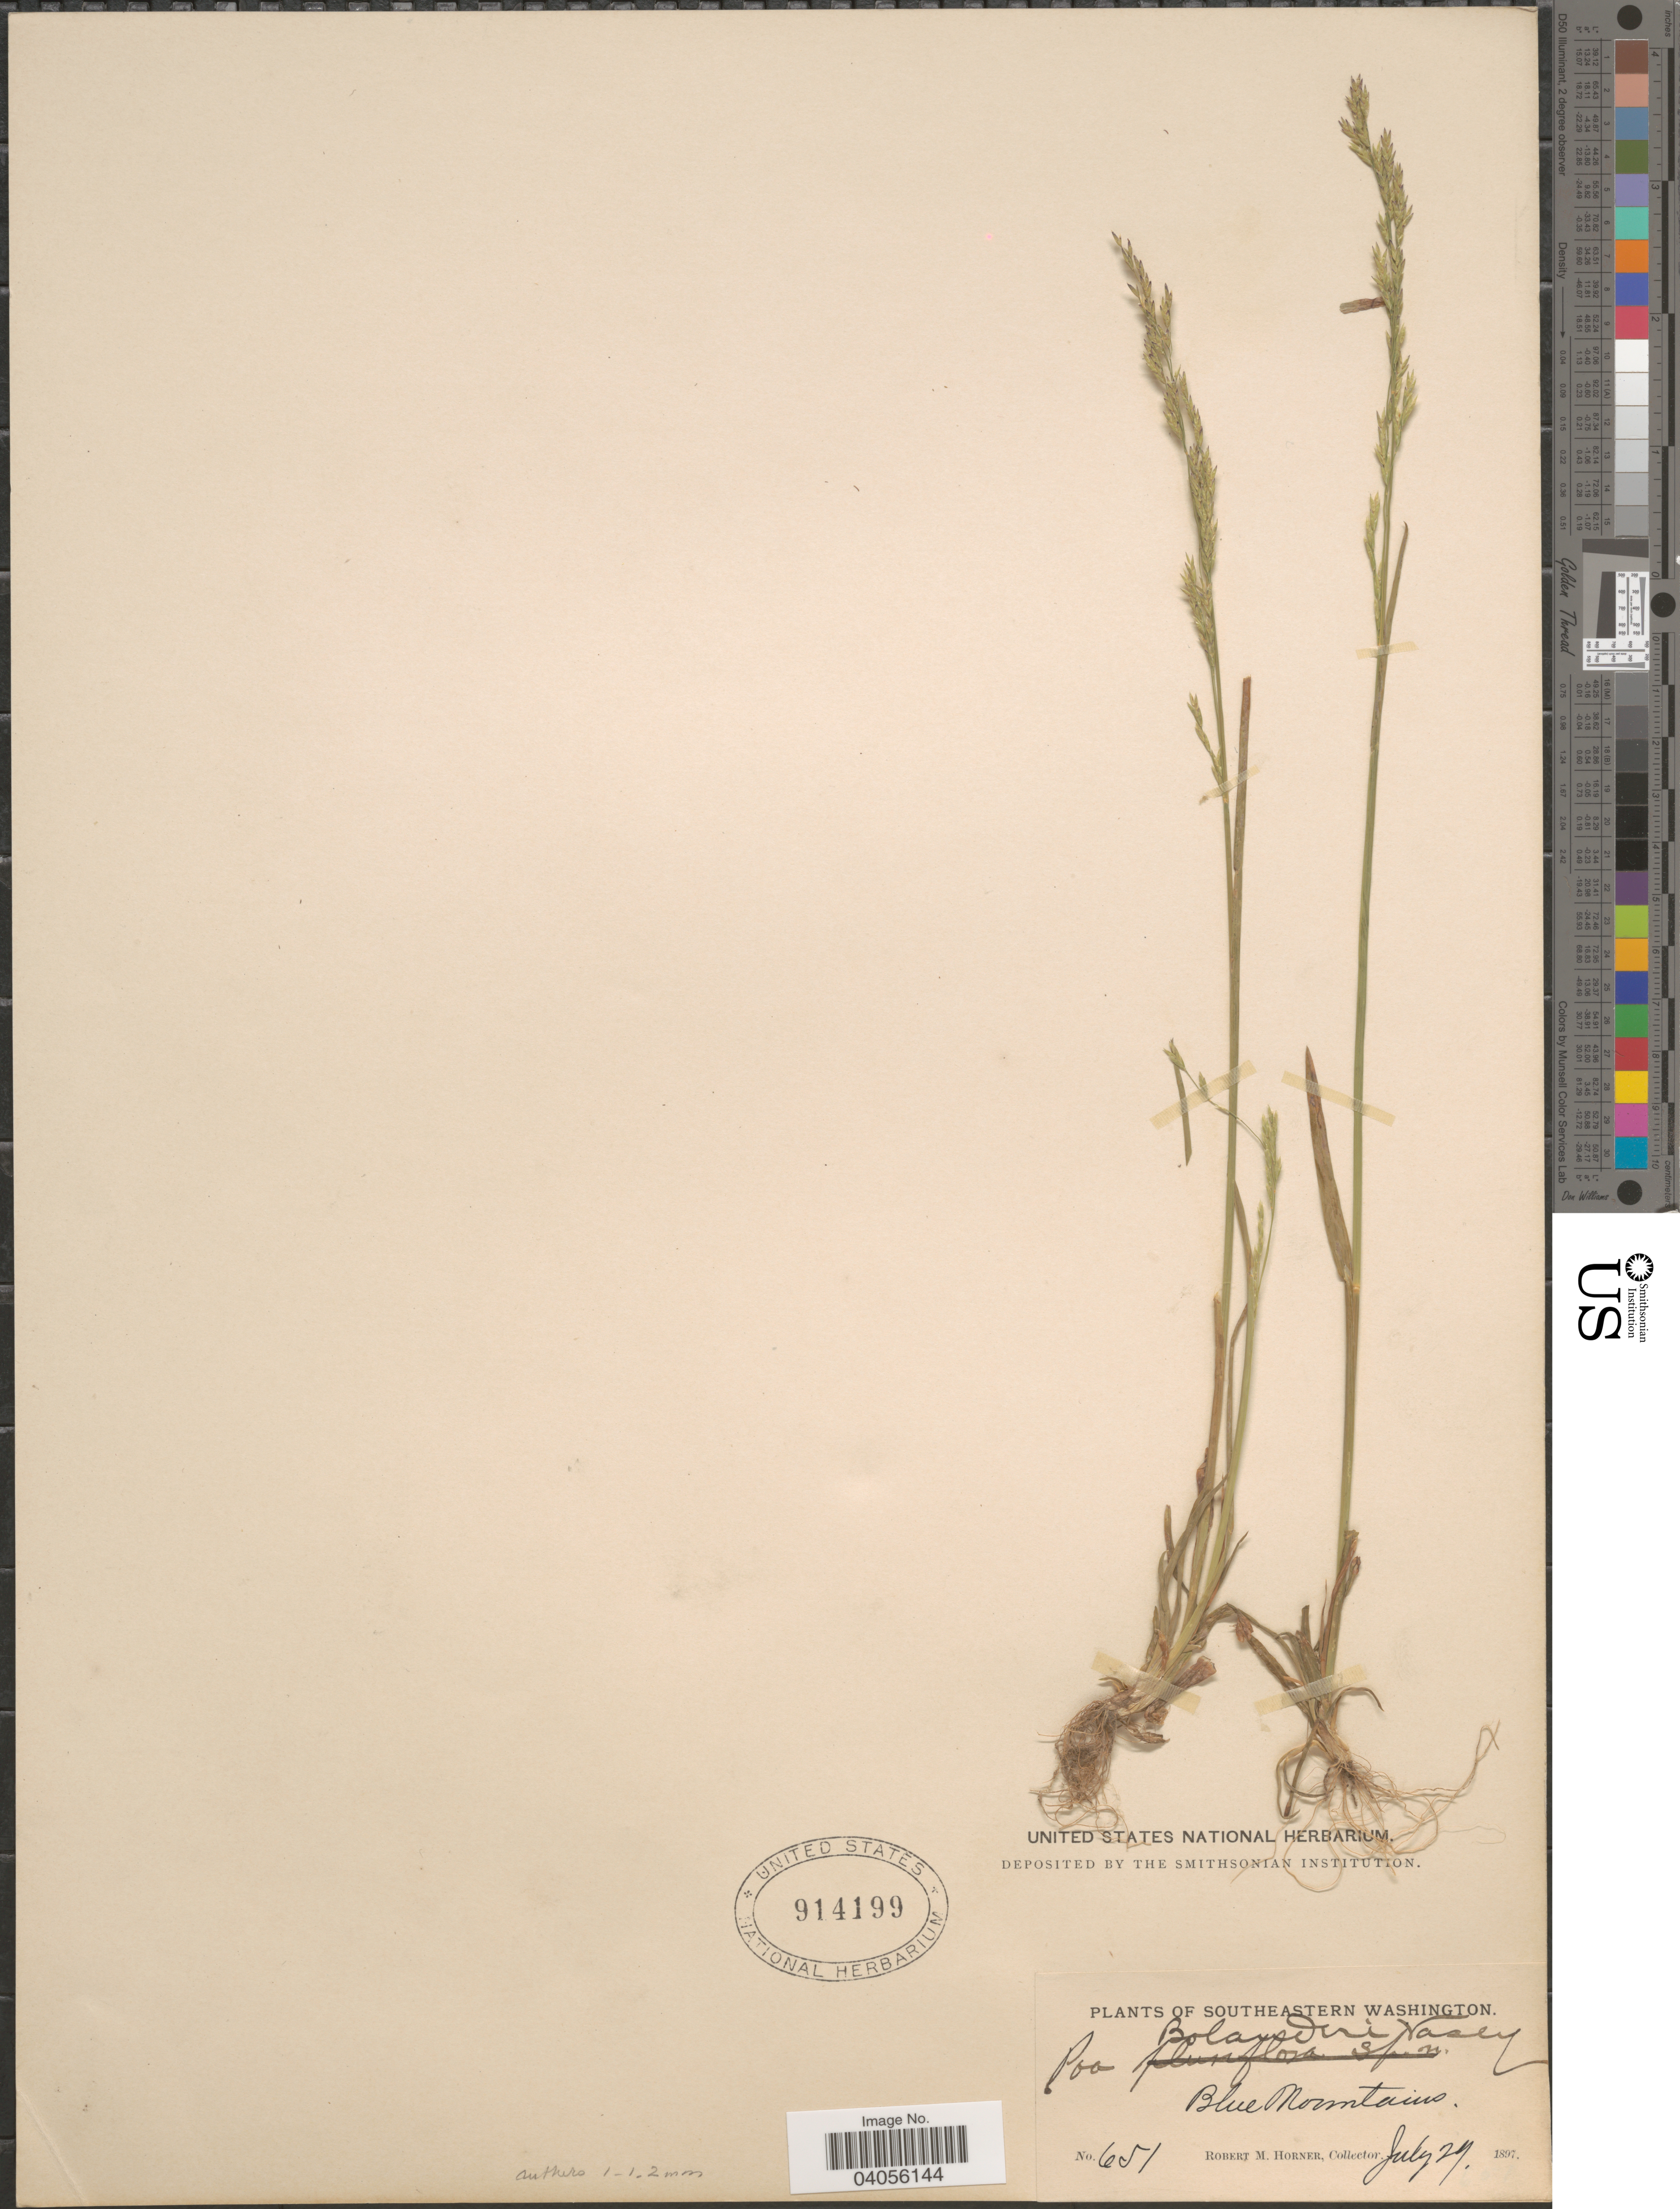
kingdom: Plantae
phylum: Tracheophyta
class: Liliopsida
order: Poales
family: Poaceae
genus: Poa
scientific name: Poa bolanderi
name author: Vasey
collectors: R. Horner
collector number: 651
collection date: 1897-07-24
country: United States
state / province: Washington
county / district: Clallam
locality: Southeastern Washington. Blue Mountains.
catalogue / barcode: US 914199